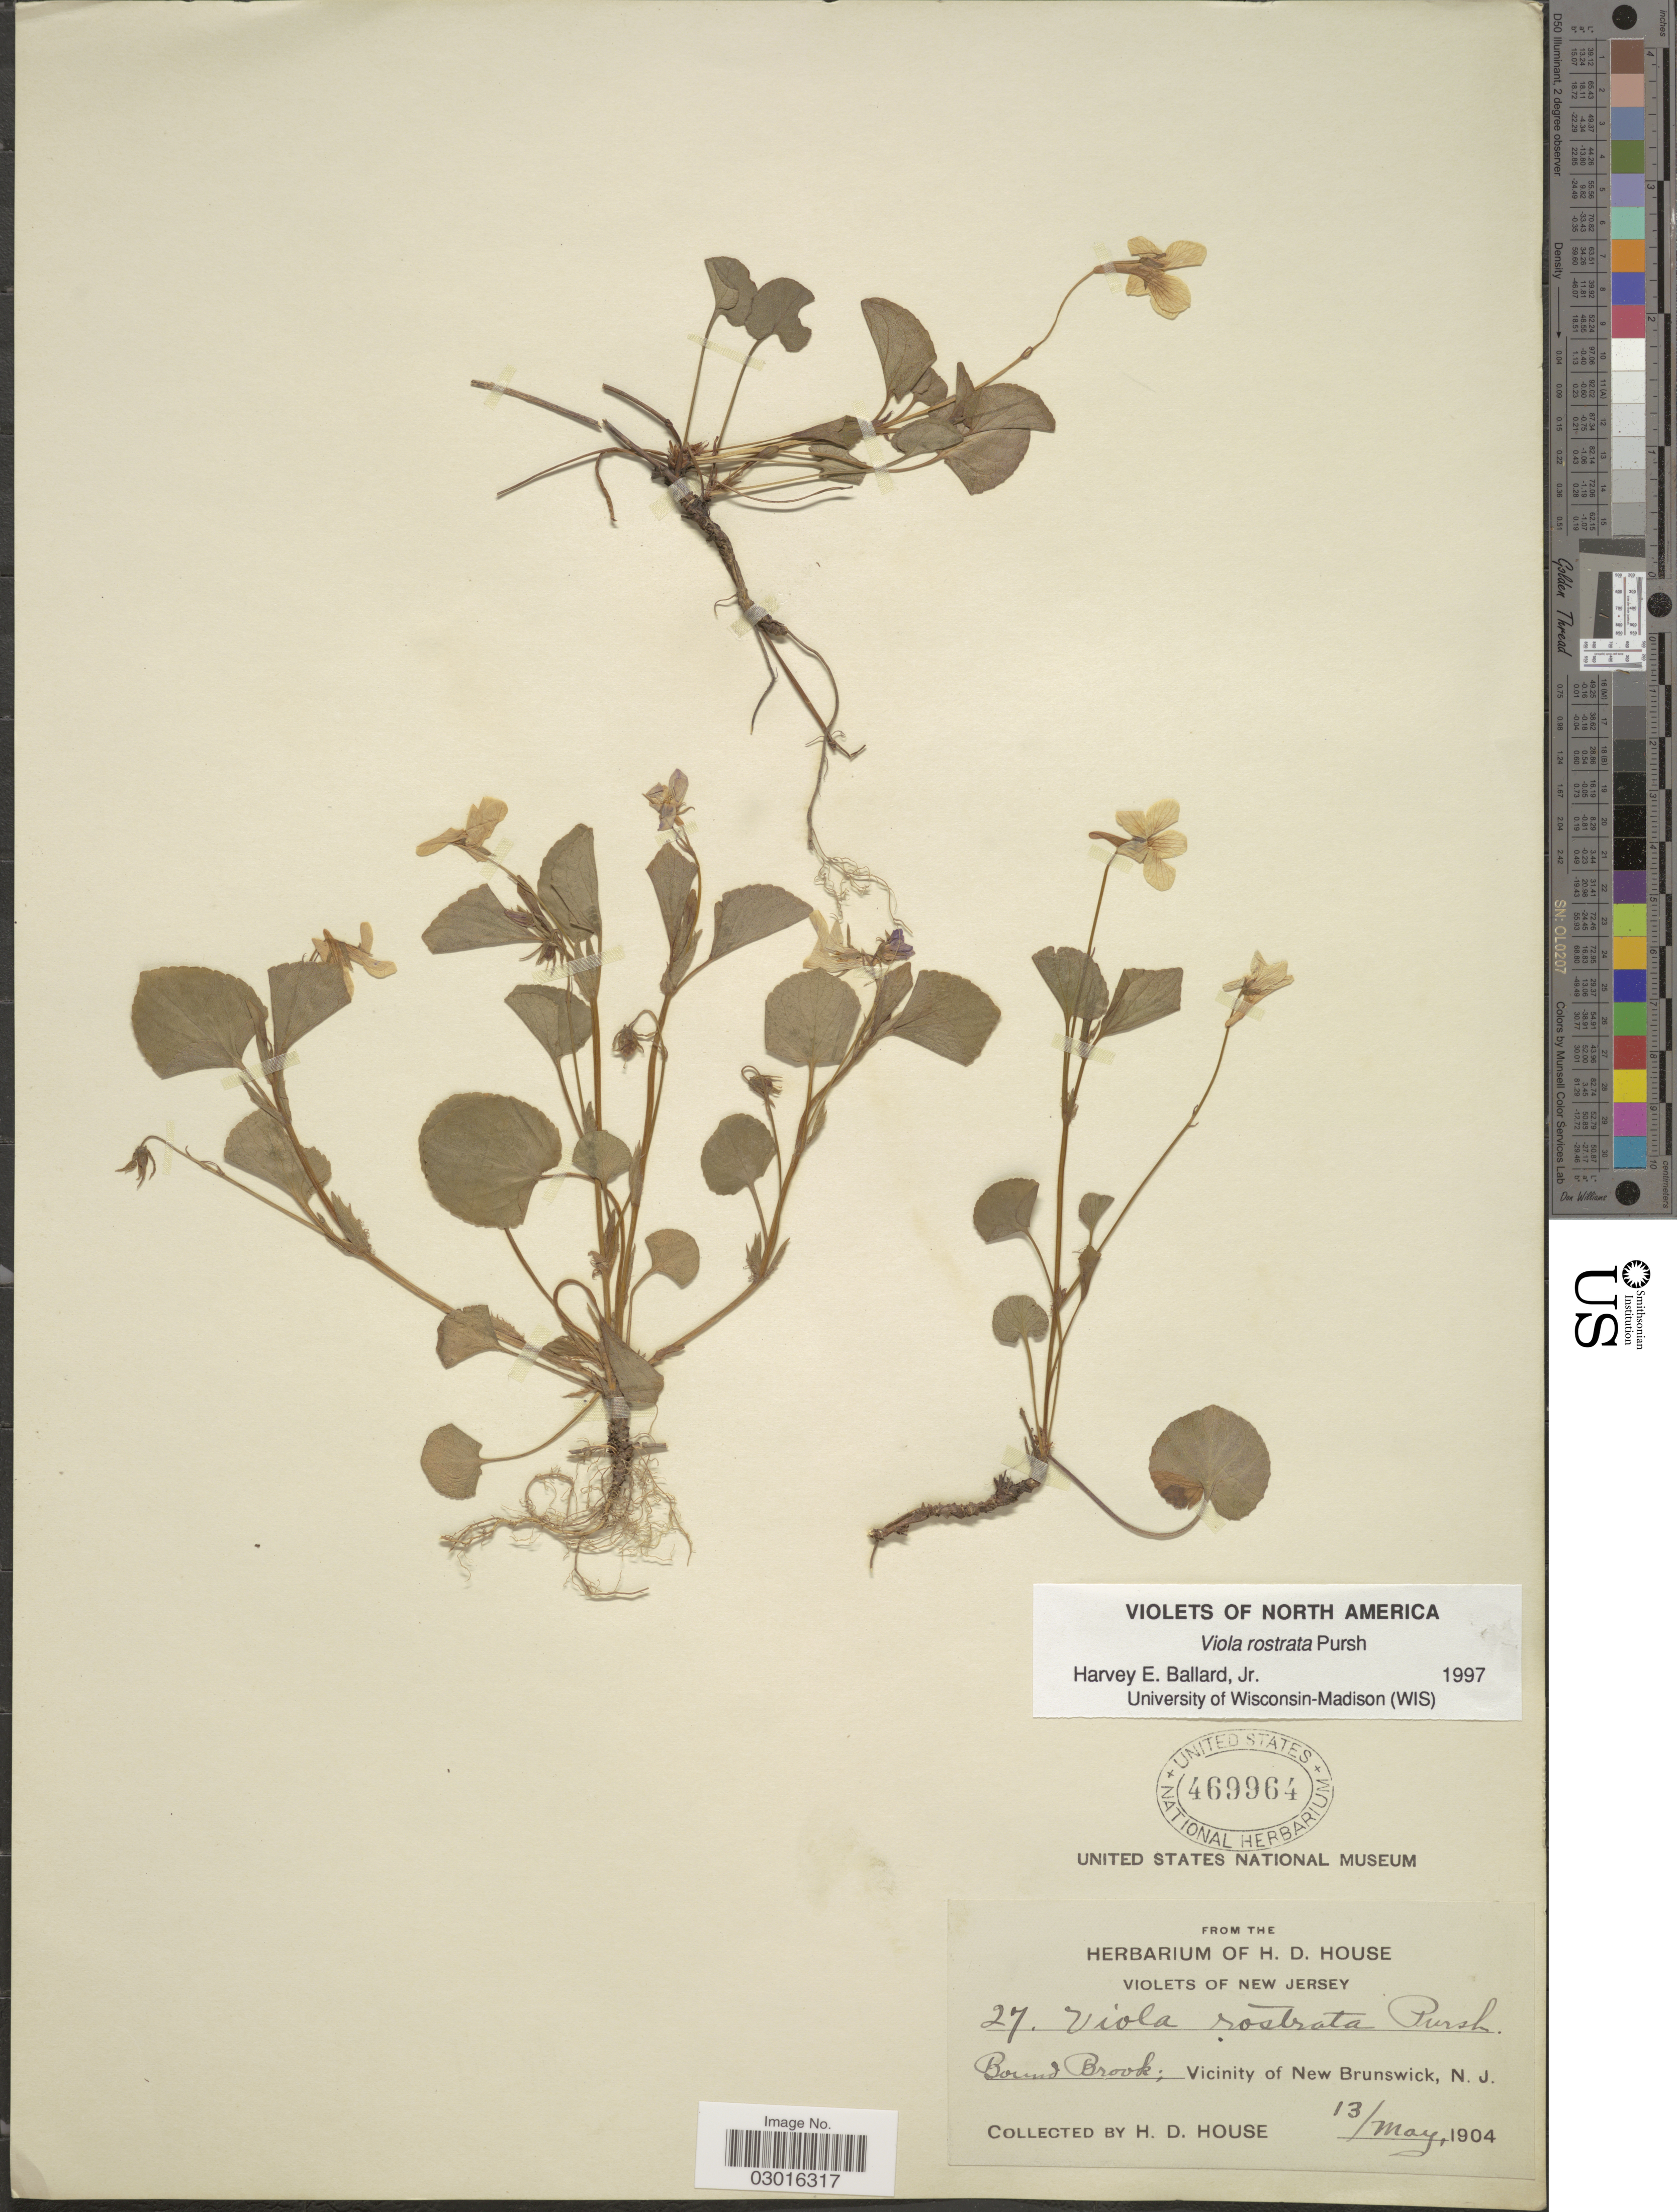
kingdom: Plantae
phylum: Tracheophyta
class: Magnoliopsida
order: Malpighiales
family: Violaceae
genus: Viola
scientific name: Viola rostrata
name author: Pursh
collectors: H. D. House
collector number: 27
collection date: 1904-05-13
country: United States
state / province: New Jersey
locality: Bound Brook; Vicinity of New Brunswick.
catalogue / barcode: US 469964